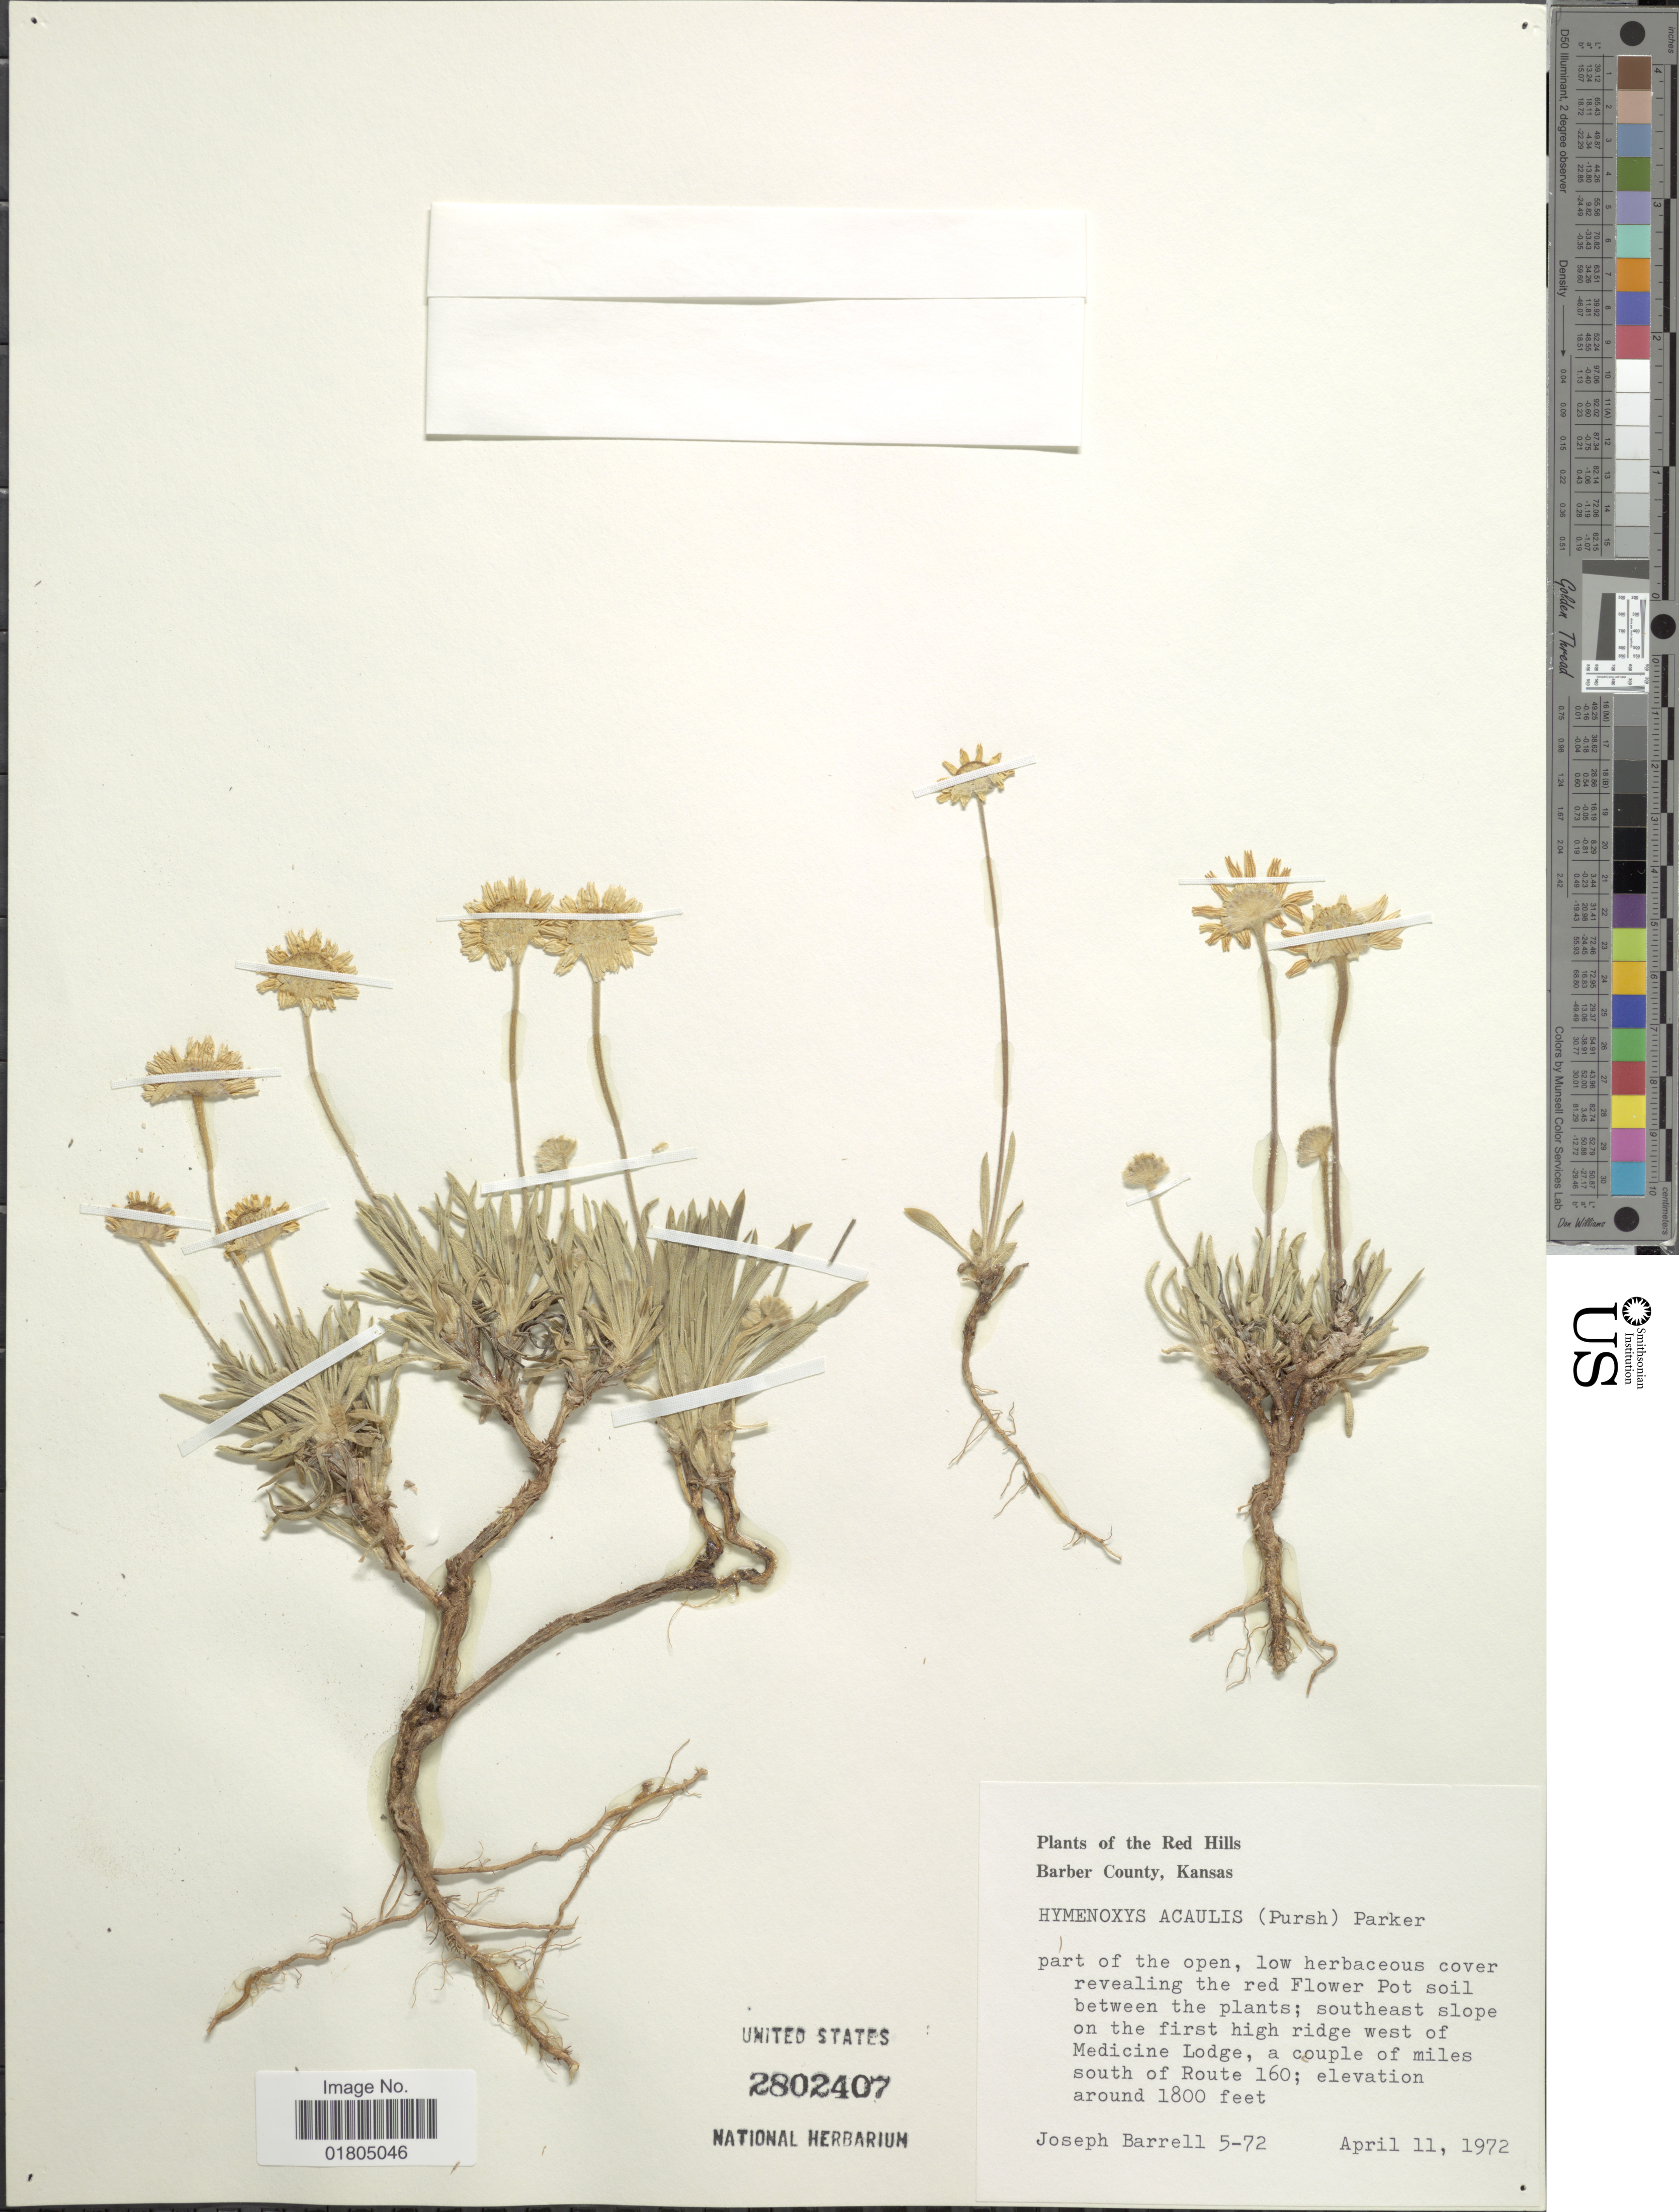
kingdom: Plantae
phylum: Tracheophyta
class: Magnoliopsida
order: Asterales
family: Asteraceae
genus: Actinea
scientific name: Actinea acaulis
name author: (Pursh) Spreng.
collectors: J. Barrell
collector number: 5-72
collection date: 1972-04-11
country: United States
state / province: Kansas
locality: The Red Hills, Barber County, Kansas, southeast slope on the first high ridge west of Medicine Lodge, a couple of miles south of Route 160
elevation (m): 549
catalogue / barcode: US 2802407